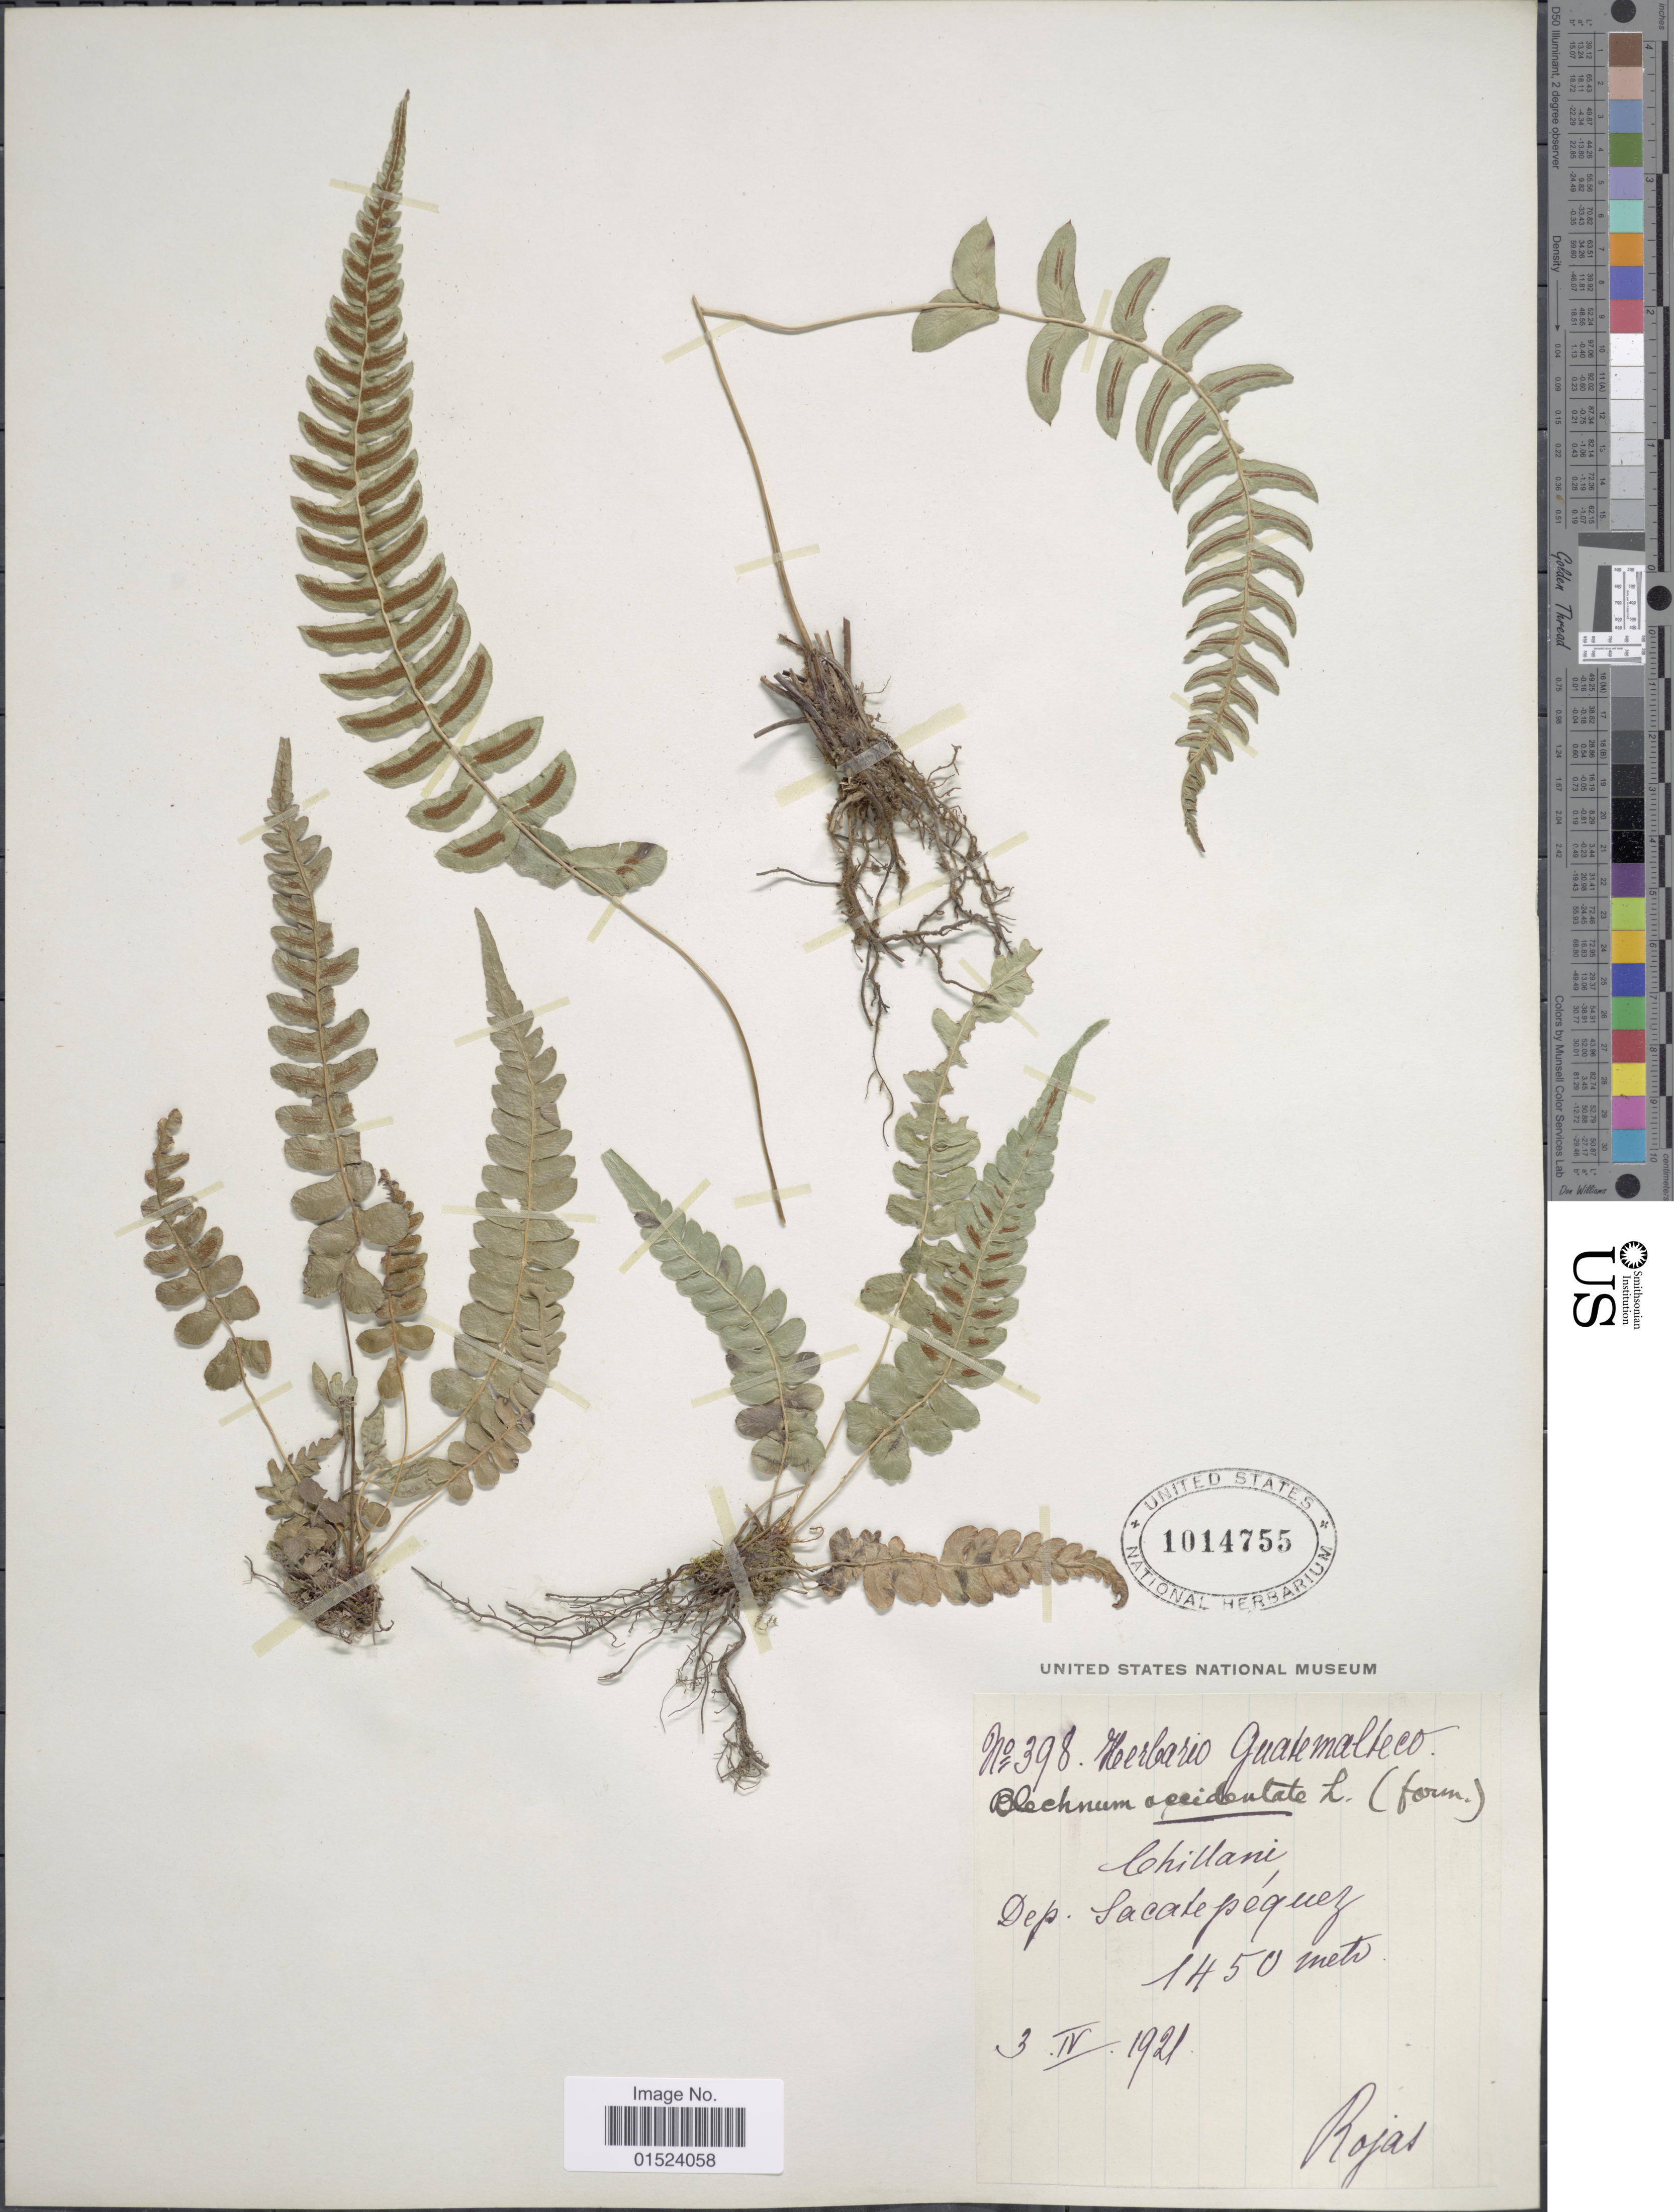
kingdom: Plantae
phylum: Tracheophyta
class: Polypodiopsida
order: Polypodiales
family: Blechnaceae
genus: Blechnum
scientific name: Blechnum glandulosum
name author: Link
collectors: Rojas, --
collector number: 398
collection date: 1921-04-03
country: Guatemala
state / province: Sacatepéquez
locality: Chillani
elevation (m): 1450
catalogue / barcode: US 1014755